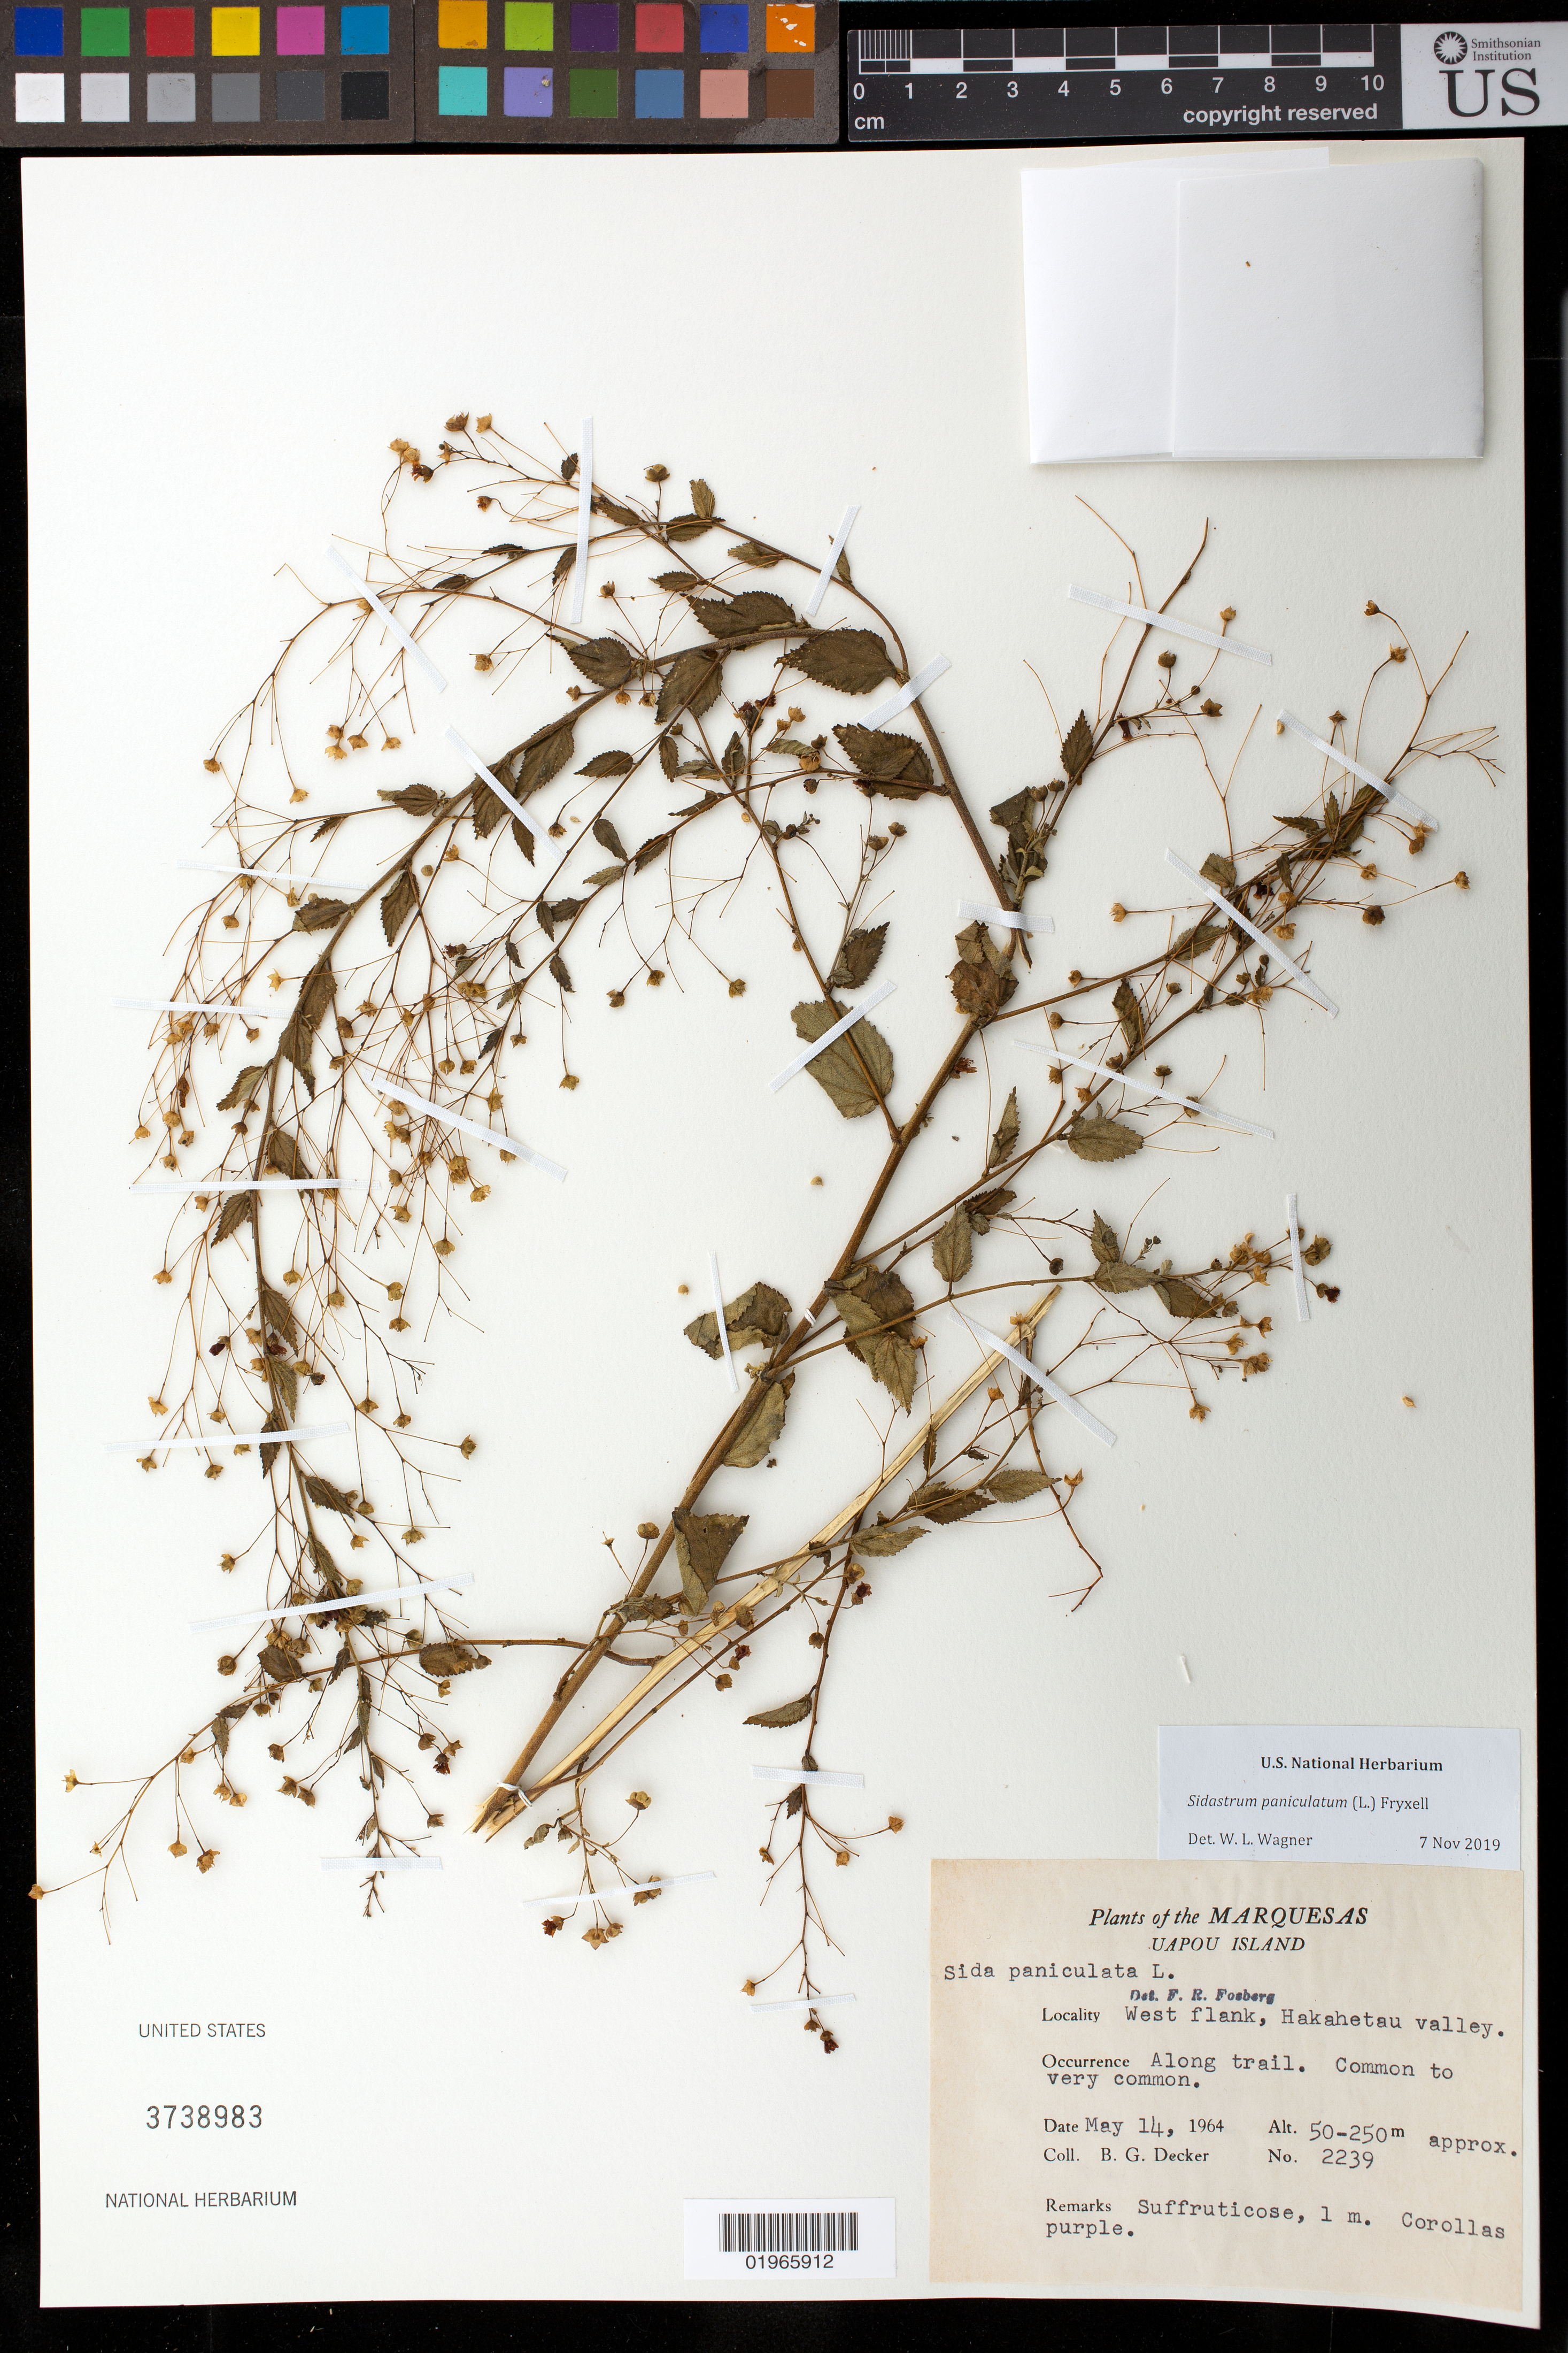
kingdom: Plantae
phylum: Tracheophyta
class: Magnoliopsida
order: Malvales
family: Malvaceae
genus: Sidastrum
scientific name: Sidastrum paniculatum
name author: (L.) Fryxell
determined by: Wagner, W. L., (BOT), Smithsonian Institution - National Museum of Natural History (UNITED STATES)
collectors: B. G. Decker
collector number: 2239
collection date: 1964-05-14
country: French Polynesia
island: Ua Pou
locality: Hakahetau Valley, W flank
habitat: Along trail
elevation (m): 50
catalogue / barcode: US 3738983